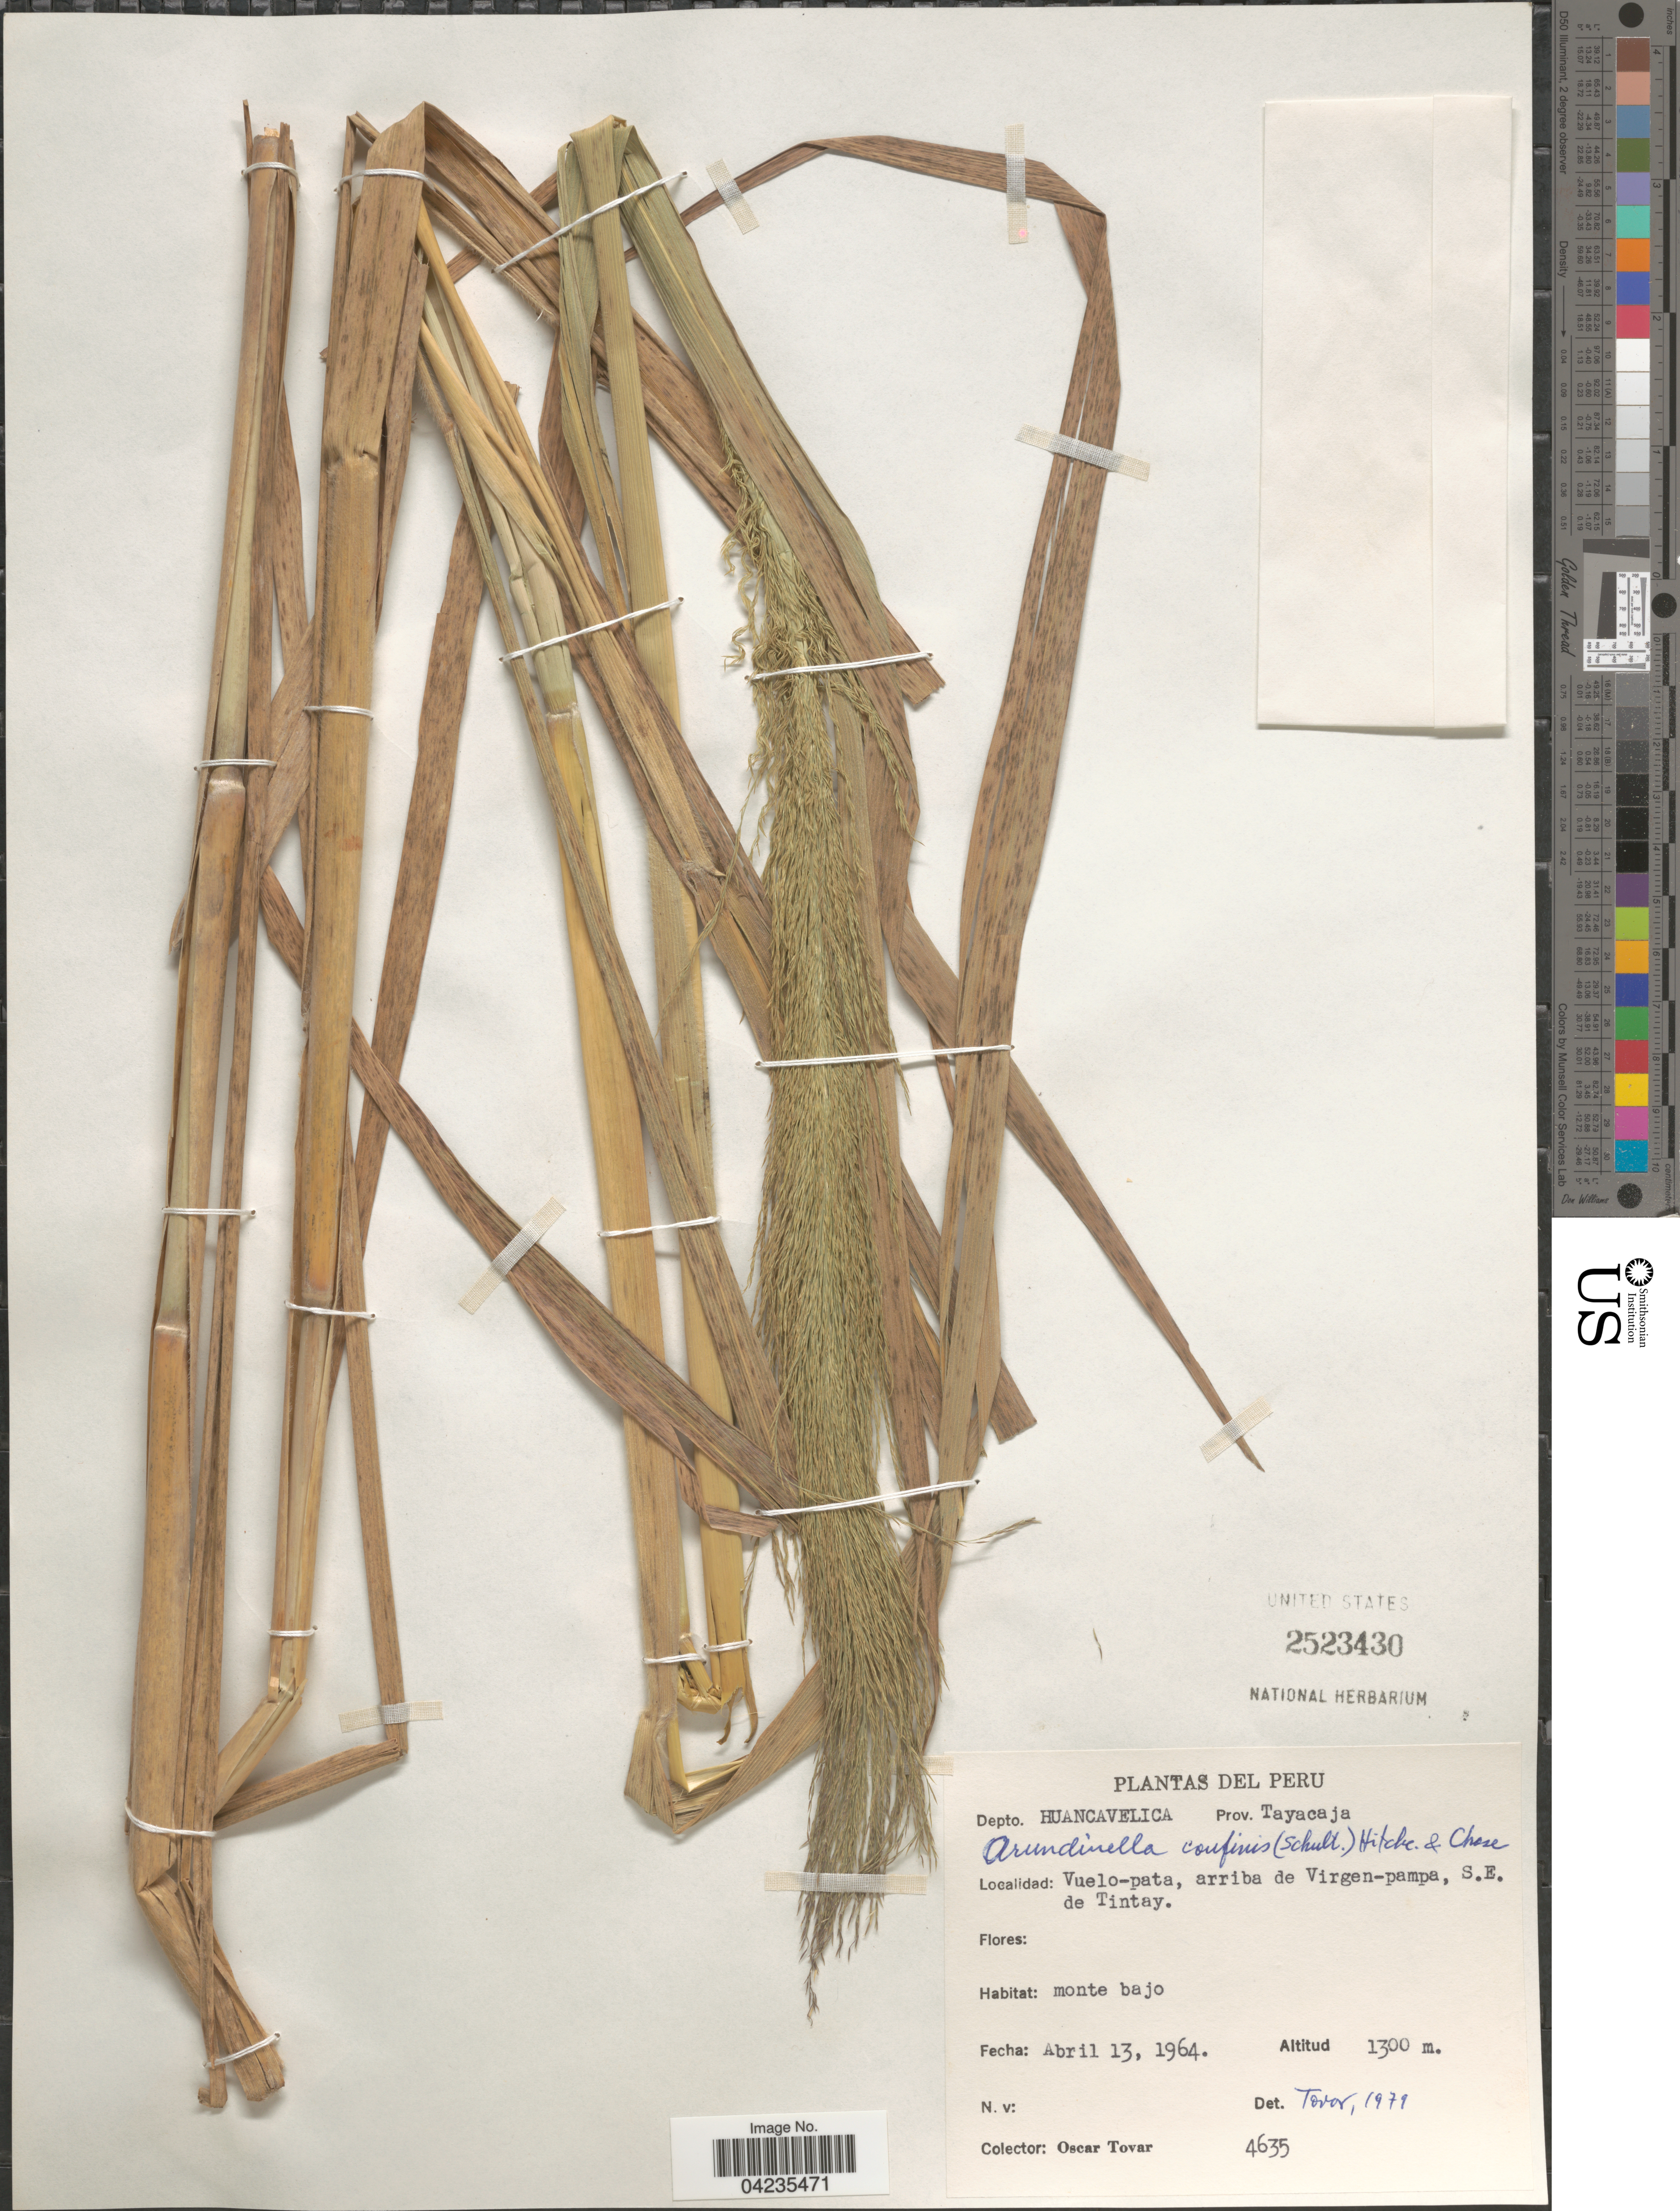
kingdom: Plantae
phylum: Tracheophyta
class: Liliopsida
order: Poales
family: Poaceae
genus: Arundinella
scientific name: Arundinella hispida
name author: (Humb. & Bonpl. ex Willd.) Kuntze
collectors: Ó. Tovar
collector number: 4635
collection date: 1964-04-13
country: Peru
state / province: Huancavelica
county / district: Tayacaja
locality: Depto. Huancavelica. Prov. Tayacaja. Vuelo-pata, arriba de Virgen-pampa, S.E. de Tintay.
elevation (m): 1300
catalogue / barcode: US 2523430